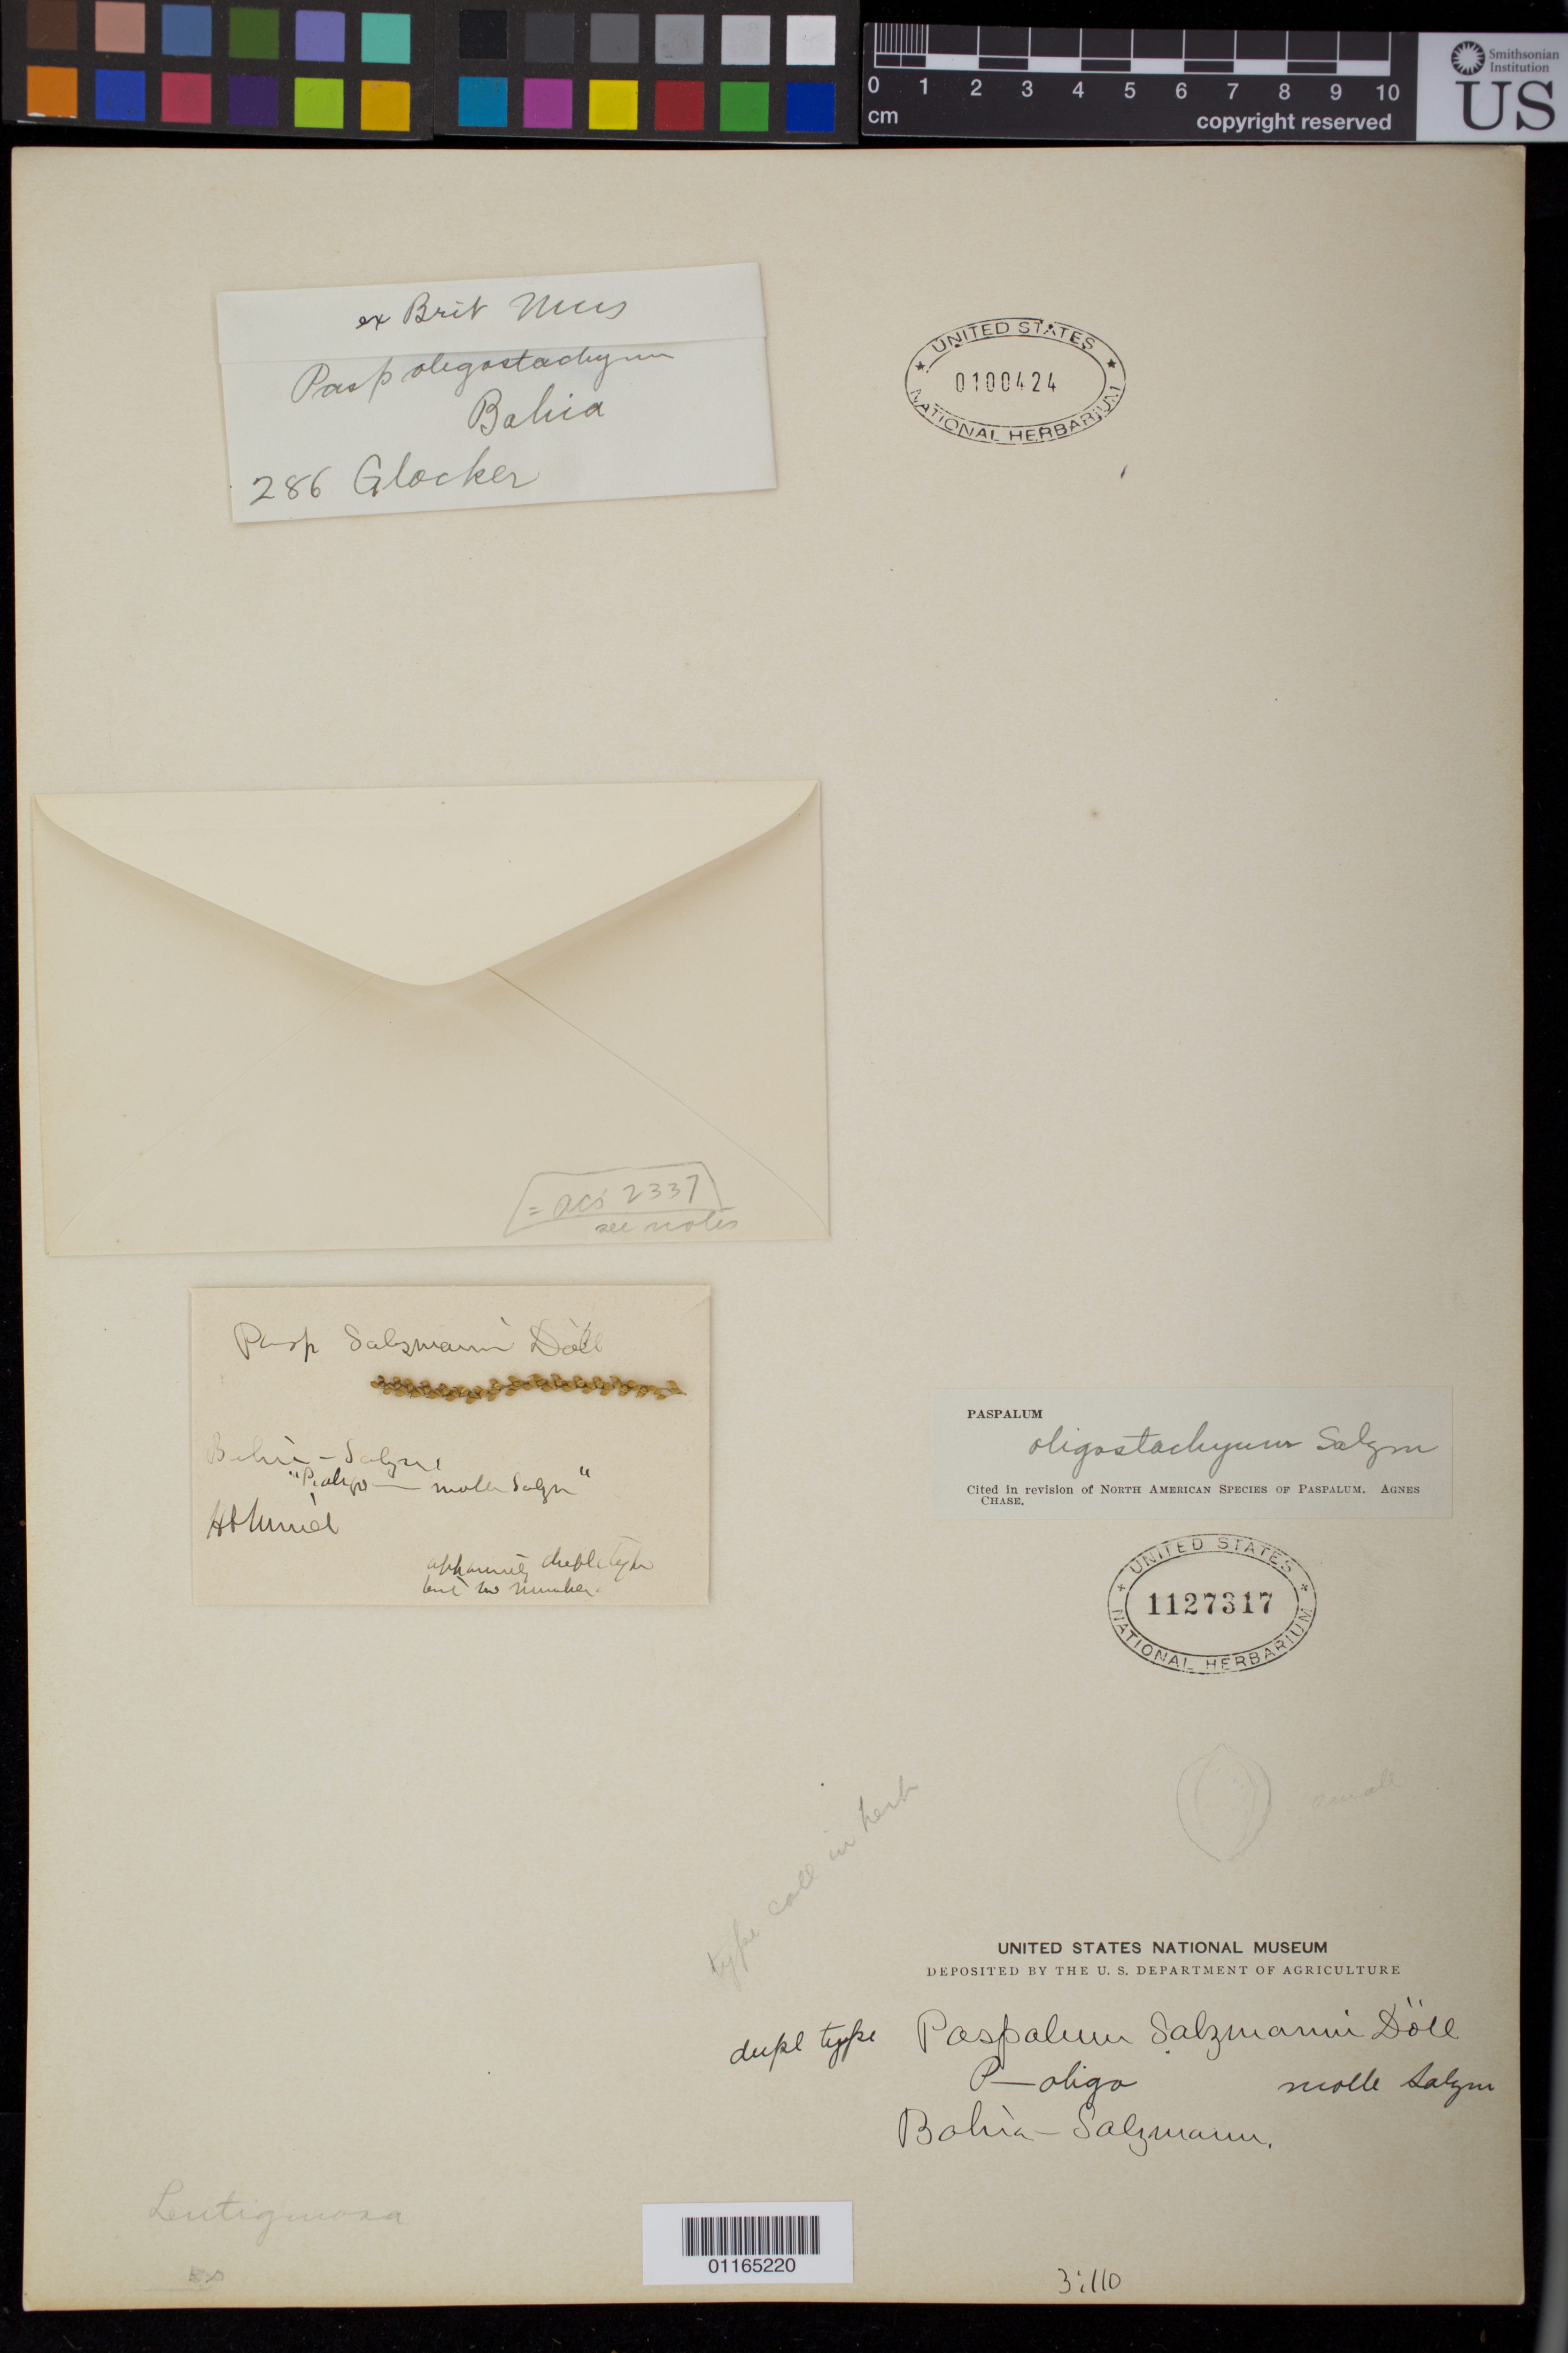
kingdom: Plantae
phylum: Tracheophyta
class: Liliopsida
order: Poales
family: Poaceae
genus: Paspalum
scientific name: Paspalum salzmannii Döll, nom. illeg. superfl.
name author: Döll in Mart.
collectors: E. F. Glocker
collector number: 286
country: Brazil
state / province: Bahia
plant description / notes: Fragmentary material of specimen ex herb. British Museum. Mounted on sheet with type of Paspalum salzmannii Doll. (Salzmann s.n., USNH 1127317).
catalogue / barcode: US 100424-2